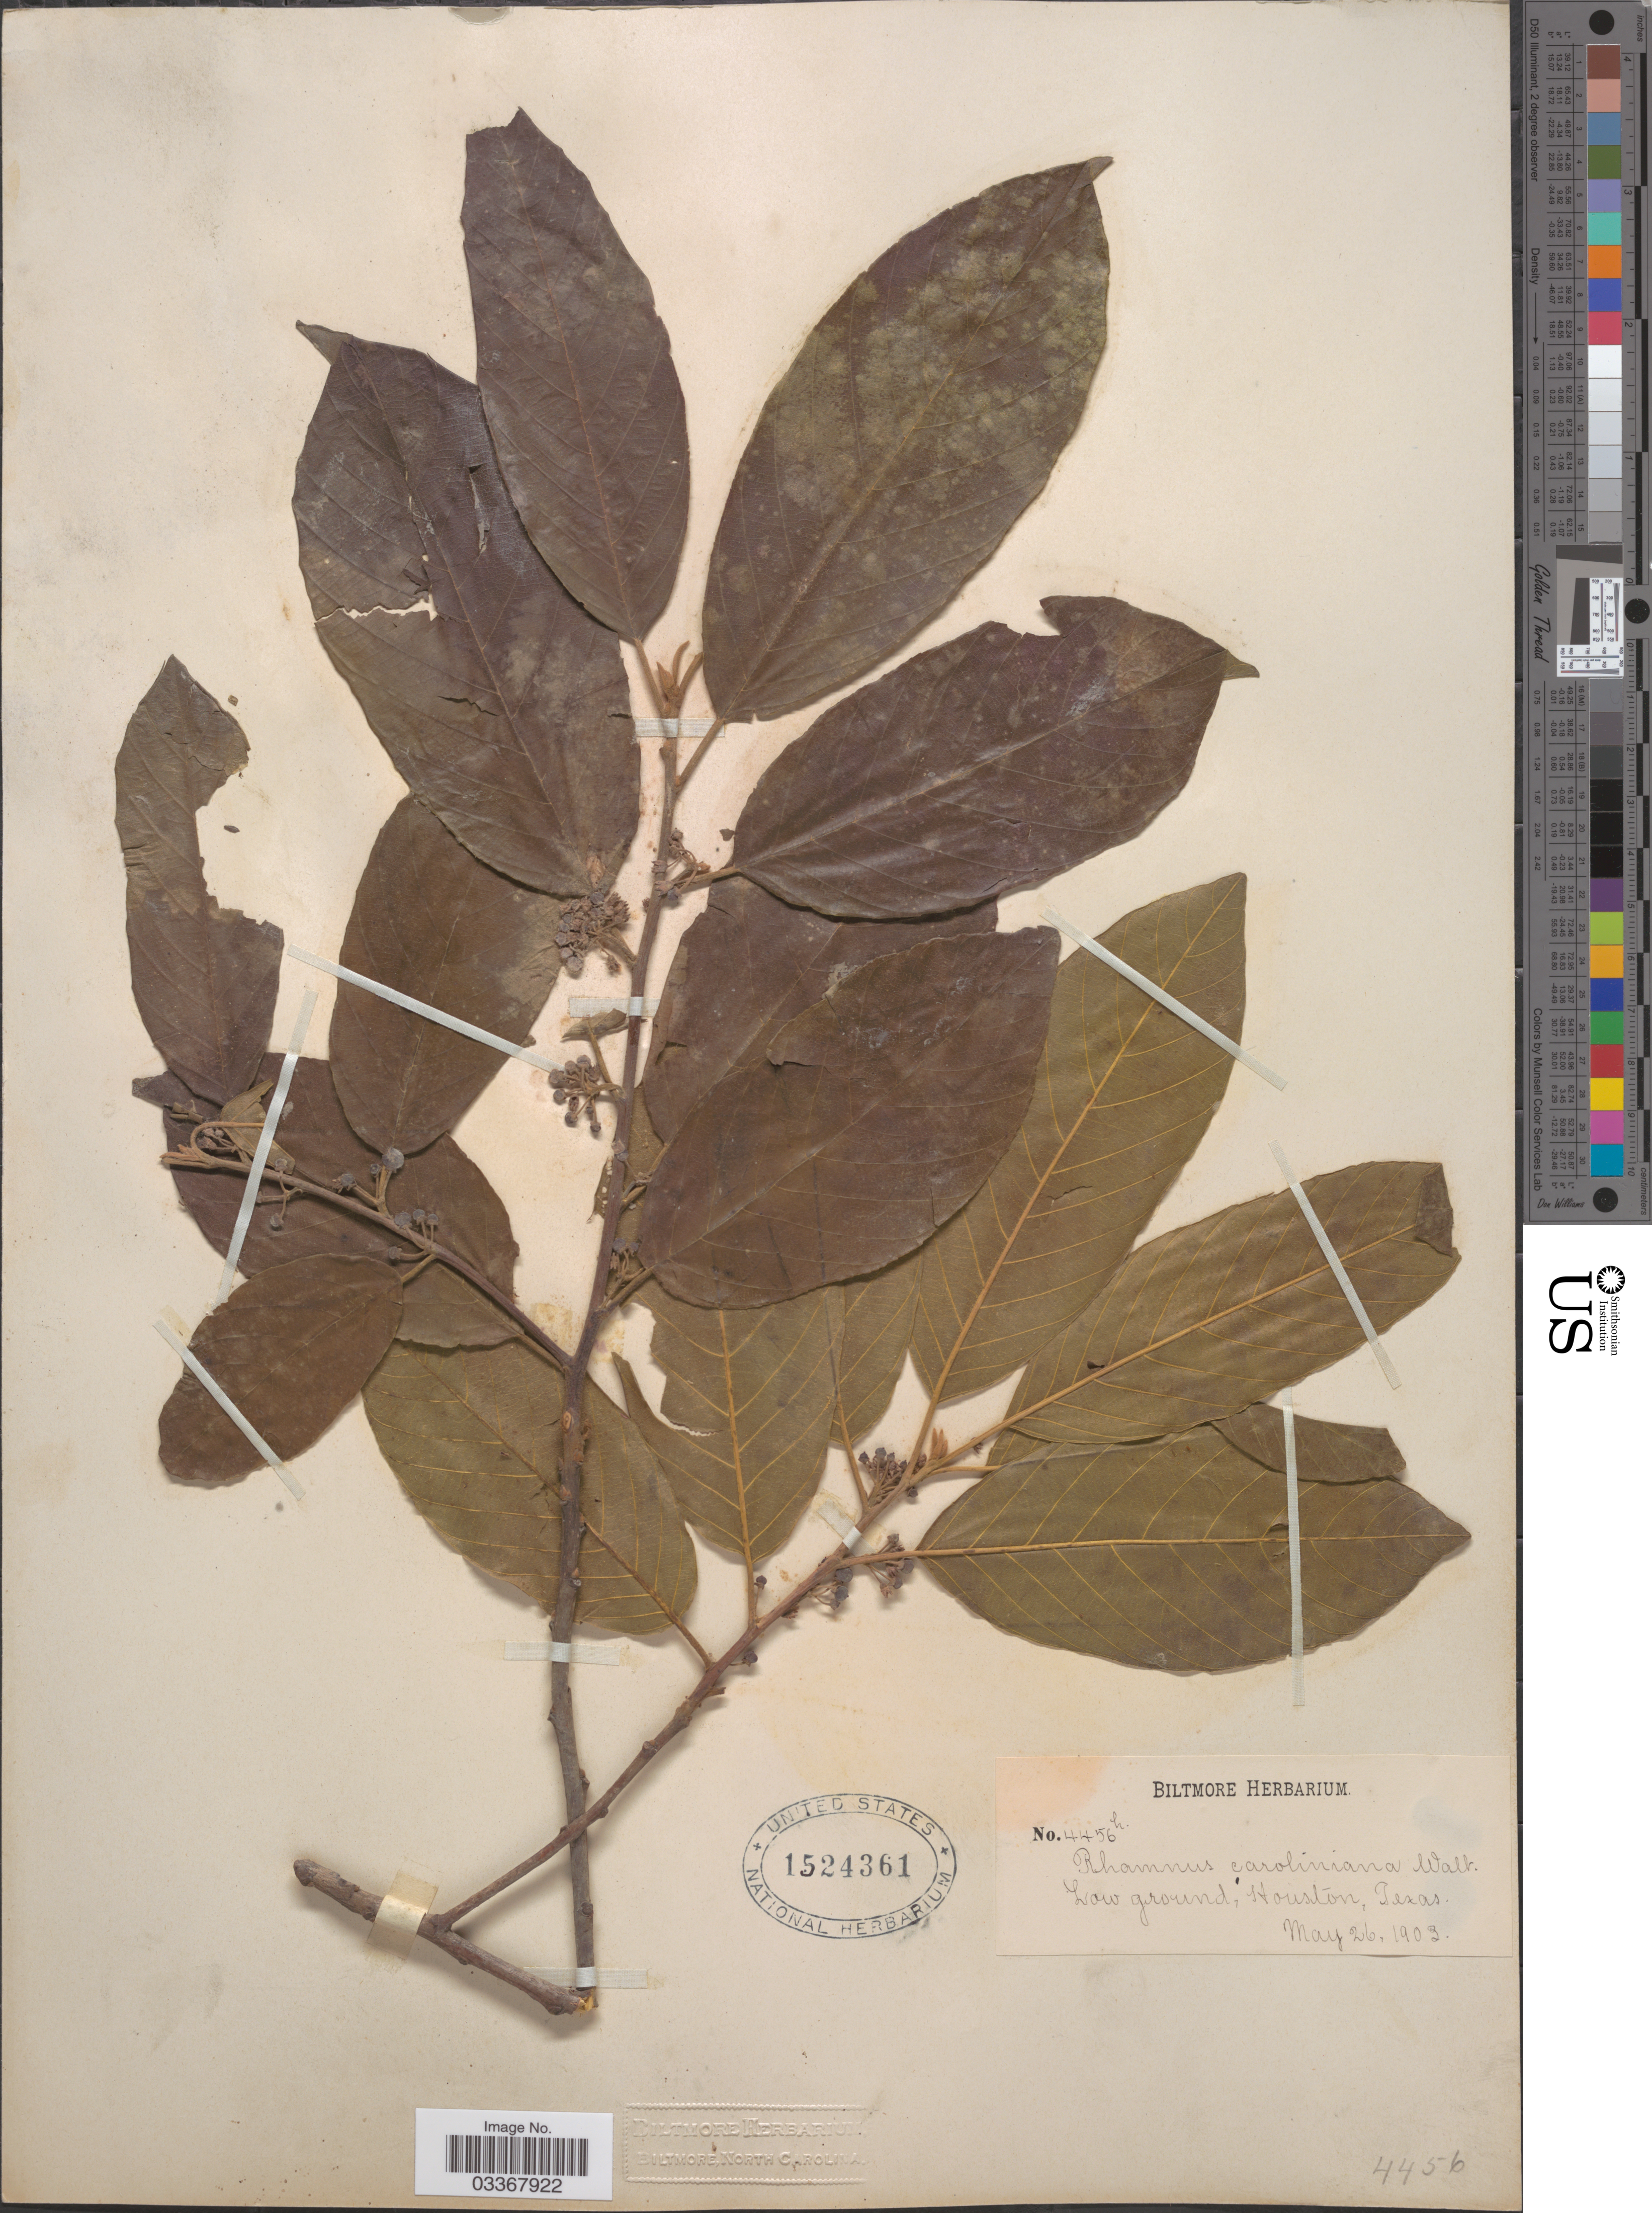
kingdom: Plantae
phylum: Tracheophyta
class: Magnoliopsida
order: Rosales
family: Rhamnaceae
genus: Frangula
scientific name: Frangula caroliniana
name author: (Walter) A. Gray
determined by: Strong, Mark T., (BOT), Smithsonian Institution - National Museum of Natural History (UNITED STATES)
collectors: ex herb. Biltmore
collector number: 4456h*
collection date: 1903-05-26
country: United States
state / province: Texas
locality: Houston.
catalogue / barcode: US 1524361